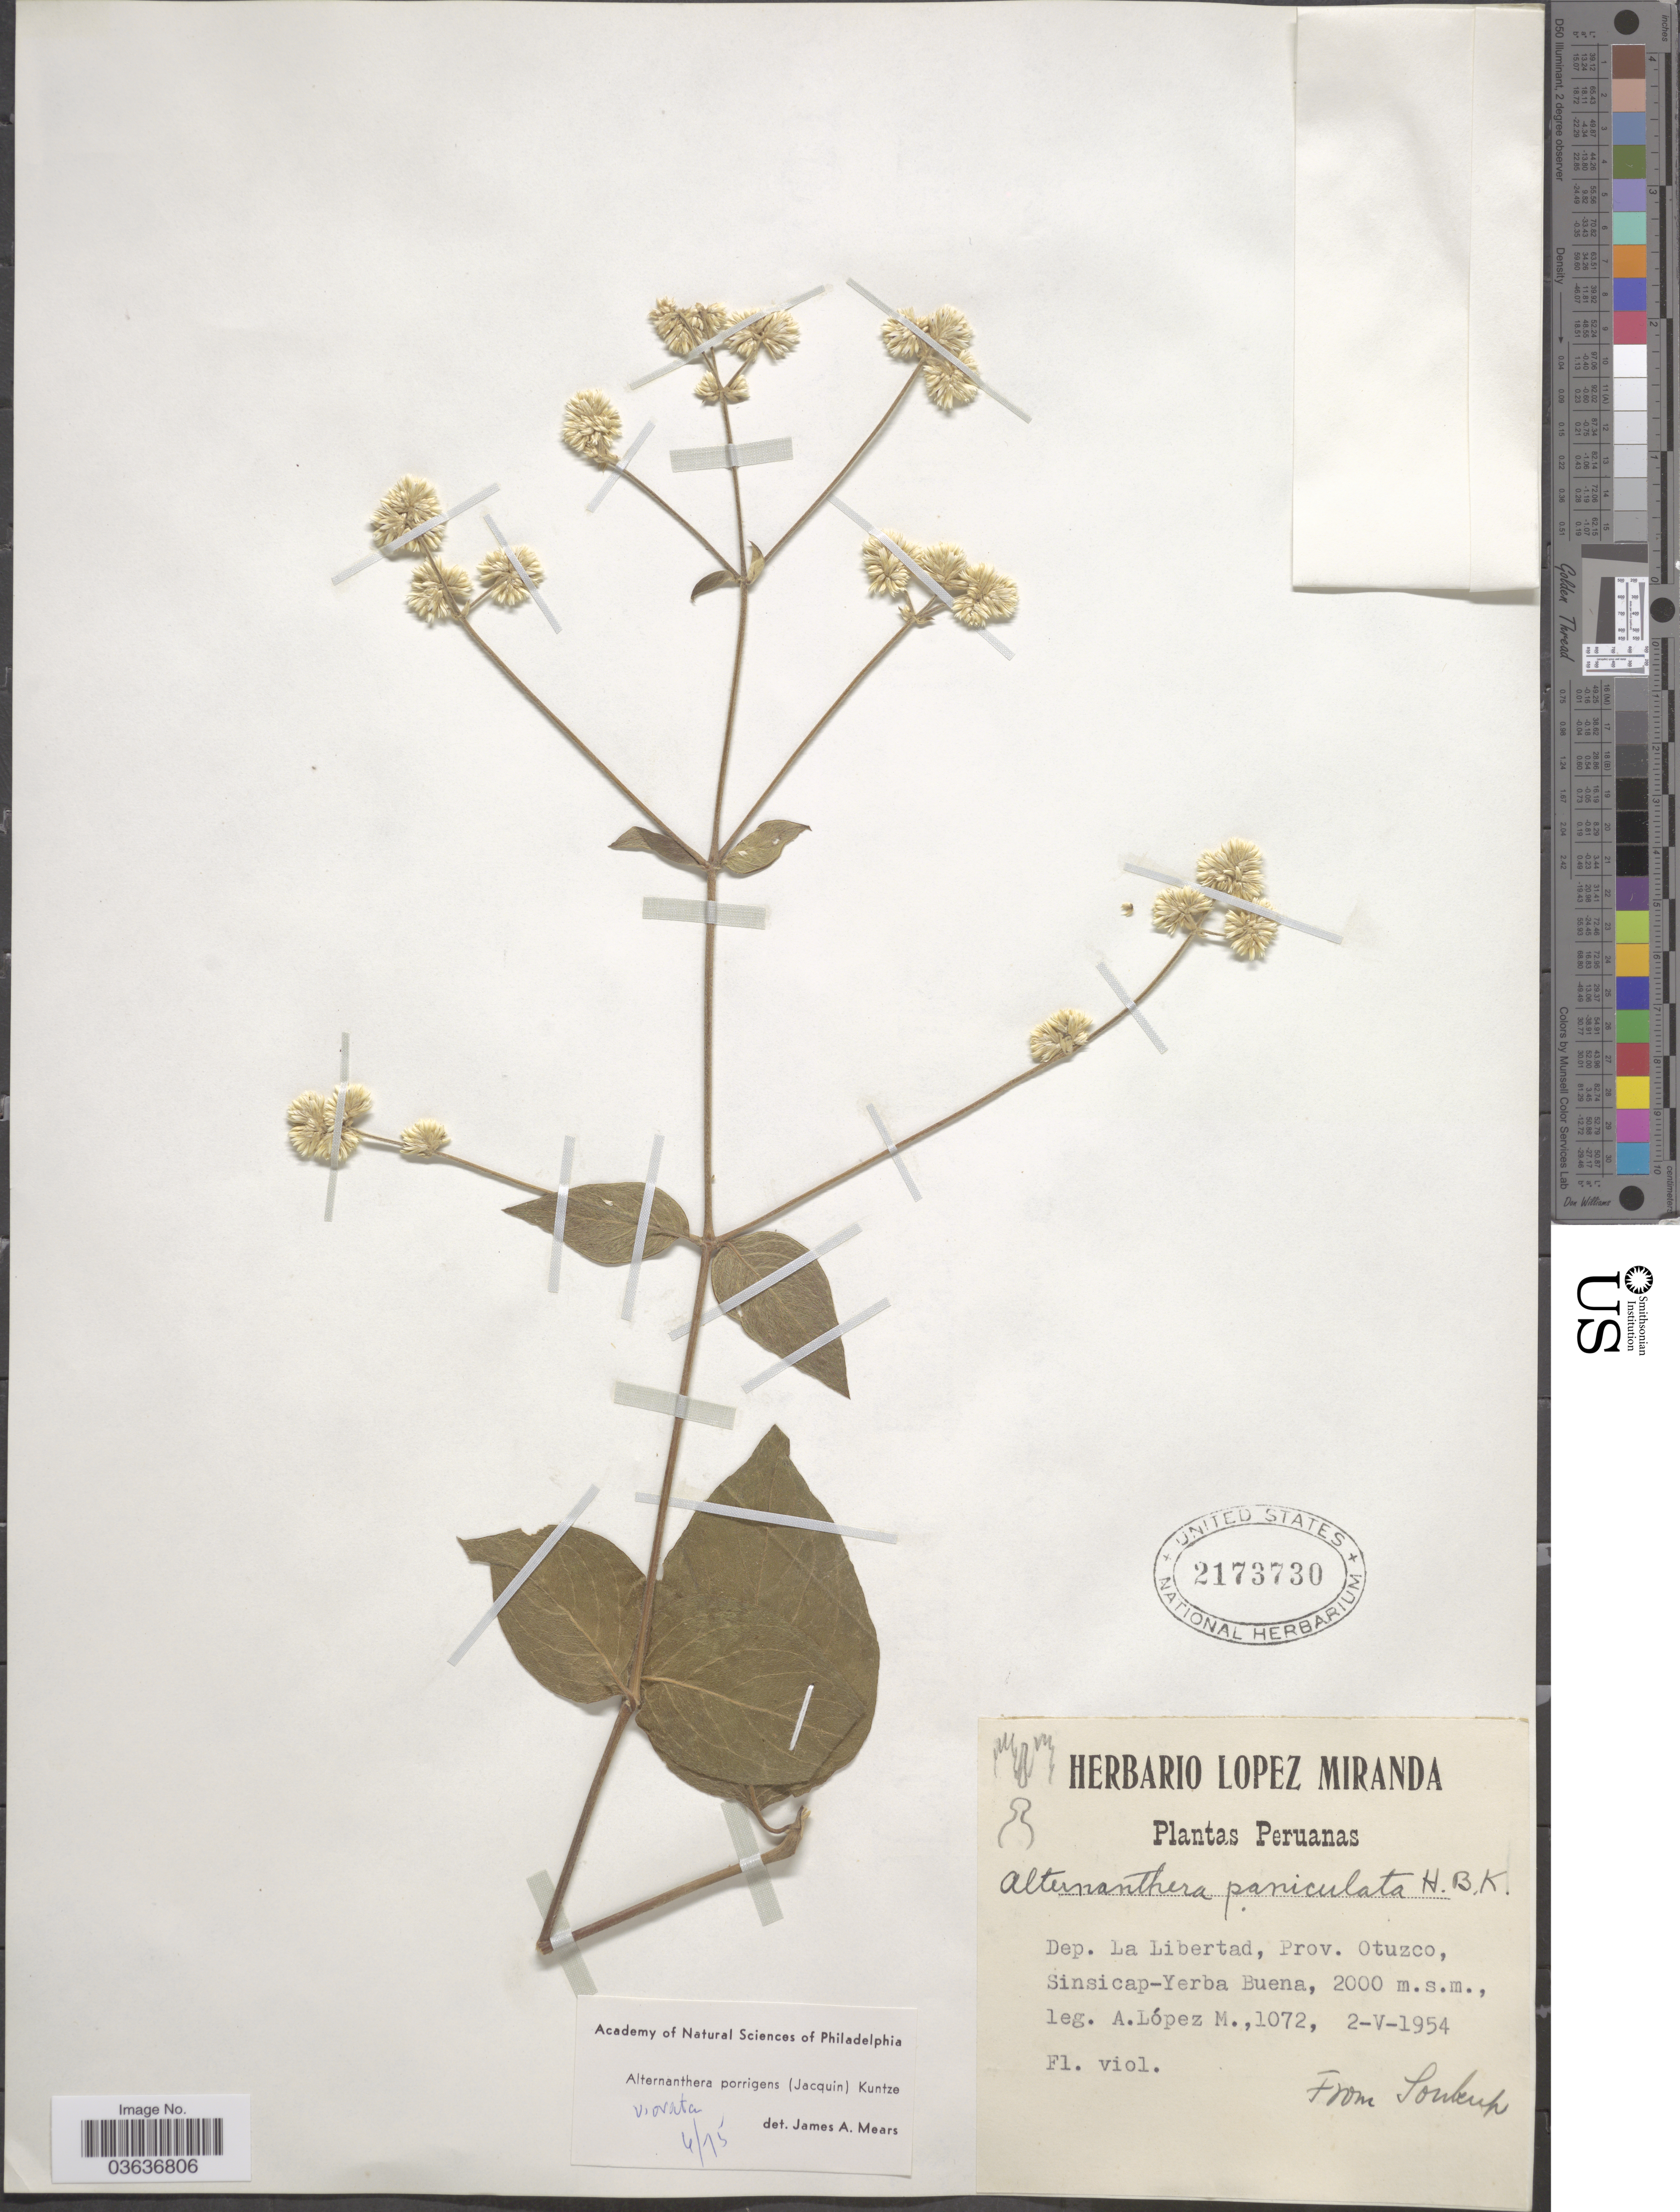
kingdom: Plantae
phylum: Tracheophyta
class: Magnoliopsida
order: Caryophyllales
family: Amaranthaceae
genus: Alternanthera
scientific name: Alternanthera porrigens var. ovata Mears var. nov. ined.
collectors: A. López M.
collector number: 1072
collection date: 1954-05-02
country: Peru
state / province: La Libertad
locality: Dep. La Libertad, Prov. Otuzco, Sinsicap-Yerba Buena.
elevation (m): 2000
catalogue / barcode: US 2173730